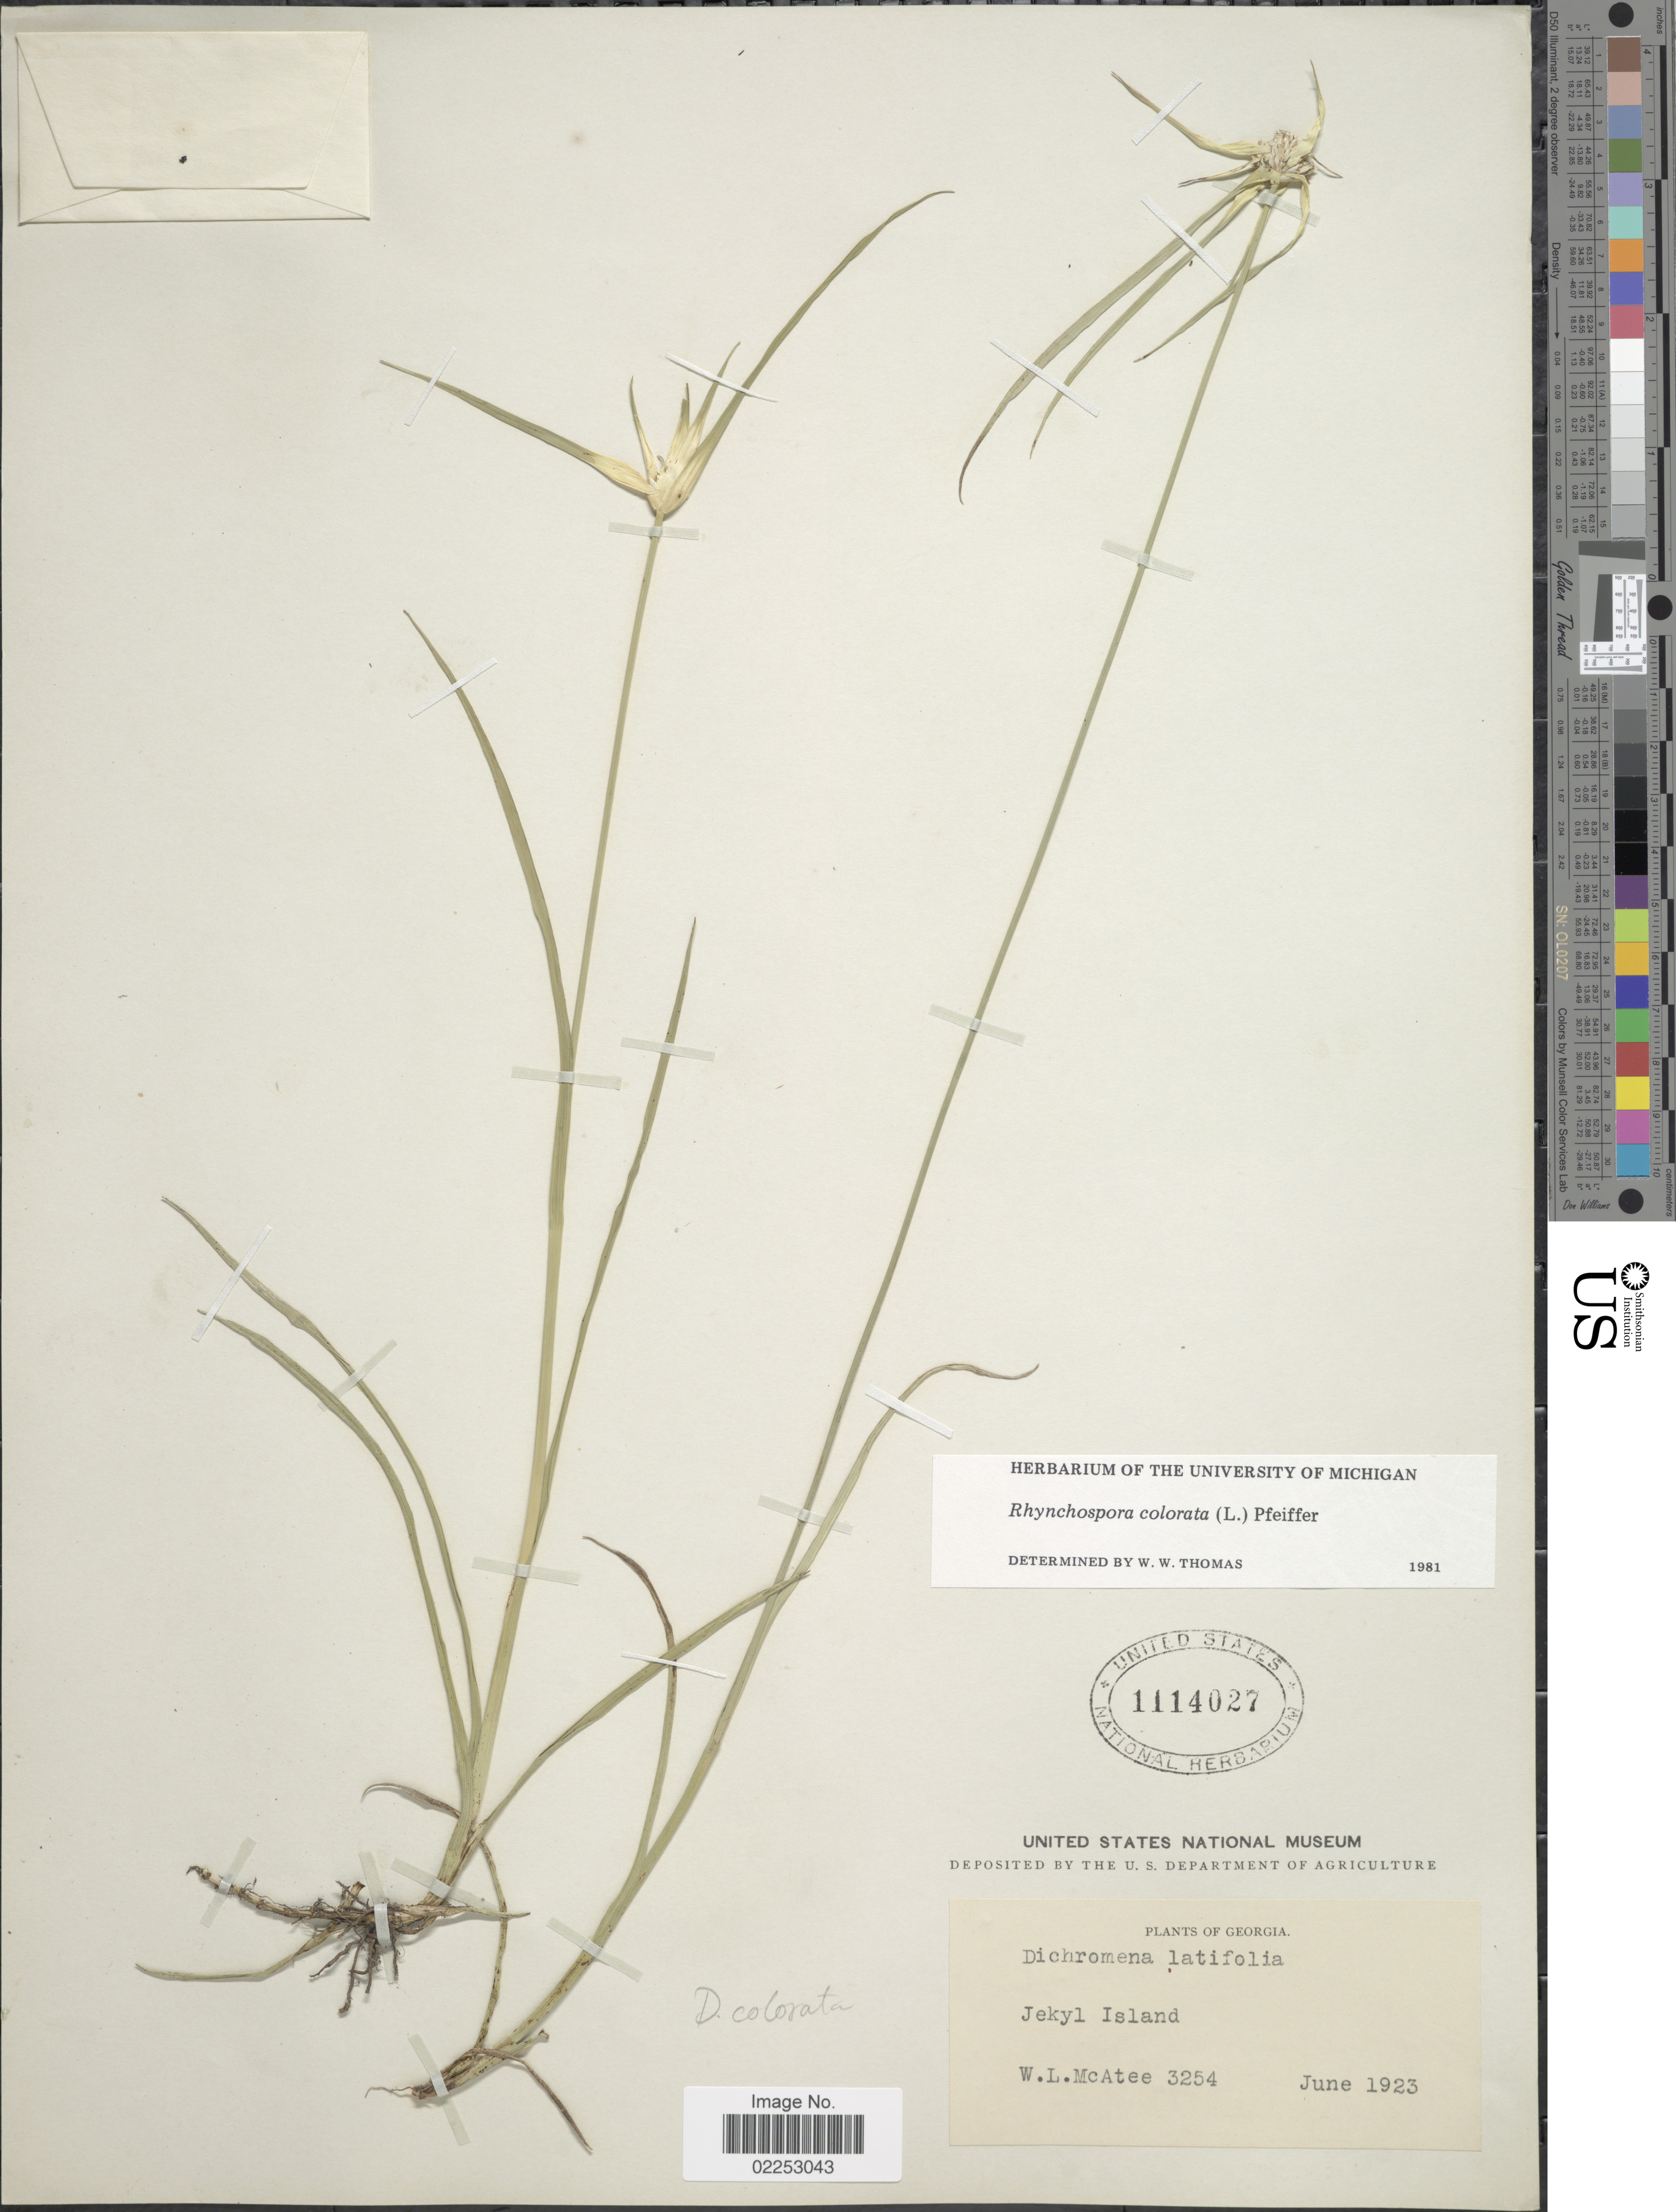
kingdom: Plantae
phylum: Tracheophyta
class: Liliopsida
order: Poales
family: Cyperaceae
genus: Rhynchospora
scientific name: Rhynchospora colorata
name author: (L.) H. Pfeiff.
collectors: W. McAtee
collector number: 3254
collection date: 1923-06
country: United States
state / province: Georgia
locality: Jekyl Island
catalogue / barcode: US 1114027